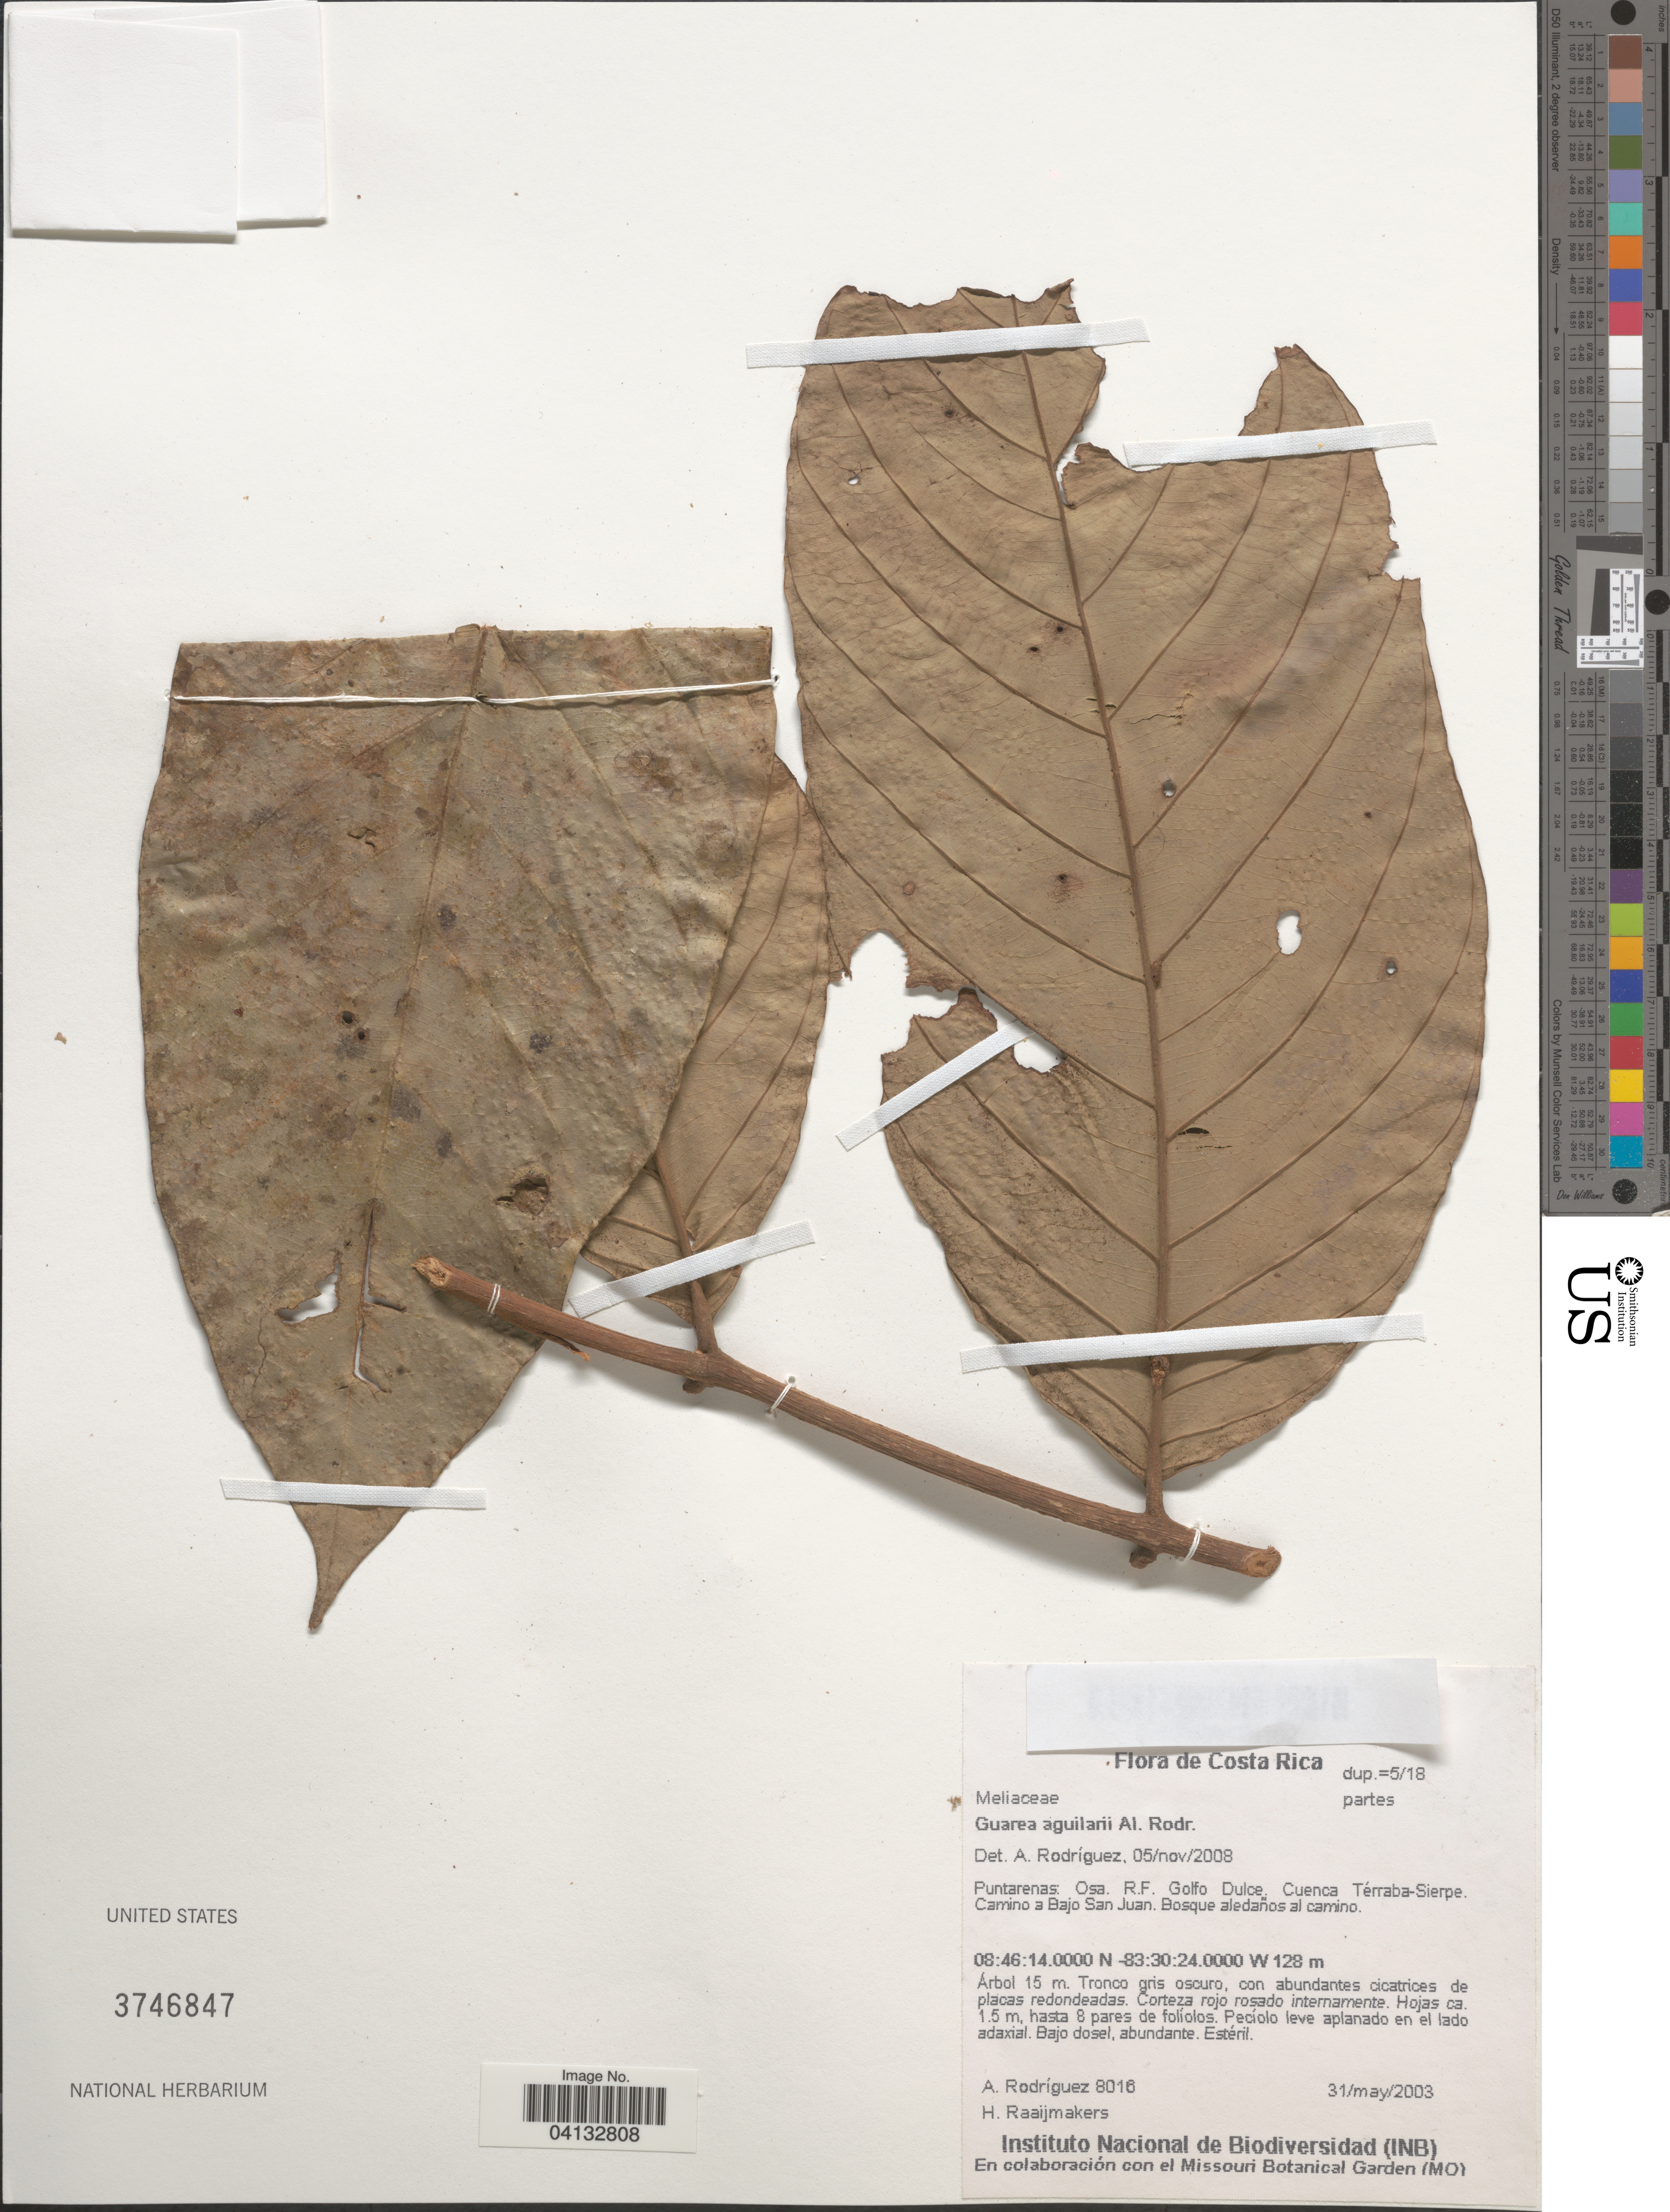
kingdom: Plantae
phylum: Tracheophyta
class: Magnoliopsida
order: Sapindales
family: Meliaceae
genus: Guarea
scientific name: Guarea aguilarii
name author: C. DC.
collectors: A. Rodríguez & H. Raaijmakers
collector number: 8016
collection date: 2003-05-31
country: Costa Rica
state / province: Puntarenas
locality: Osa. R.F. Golfo Dulce. Cuenca Térraba-Sierpe. Camino a Bajo San Juan.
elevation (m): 128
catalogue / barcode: US 3746847